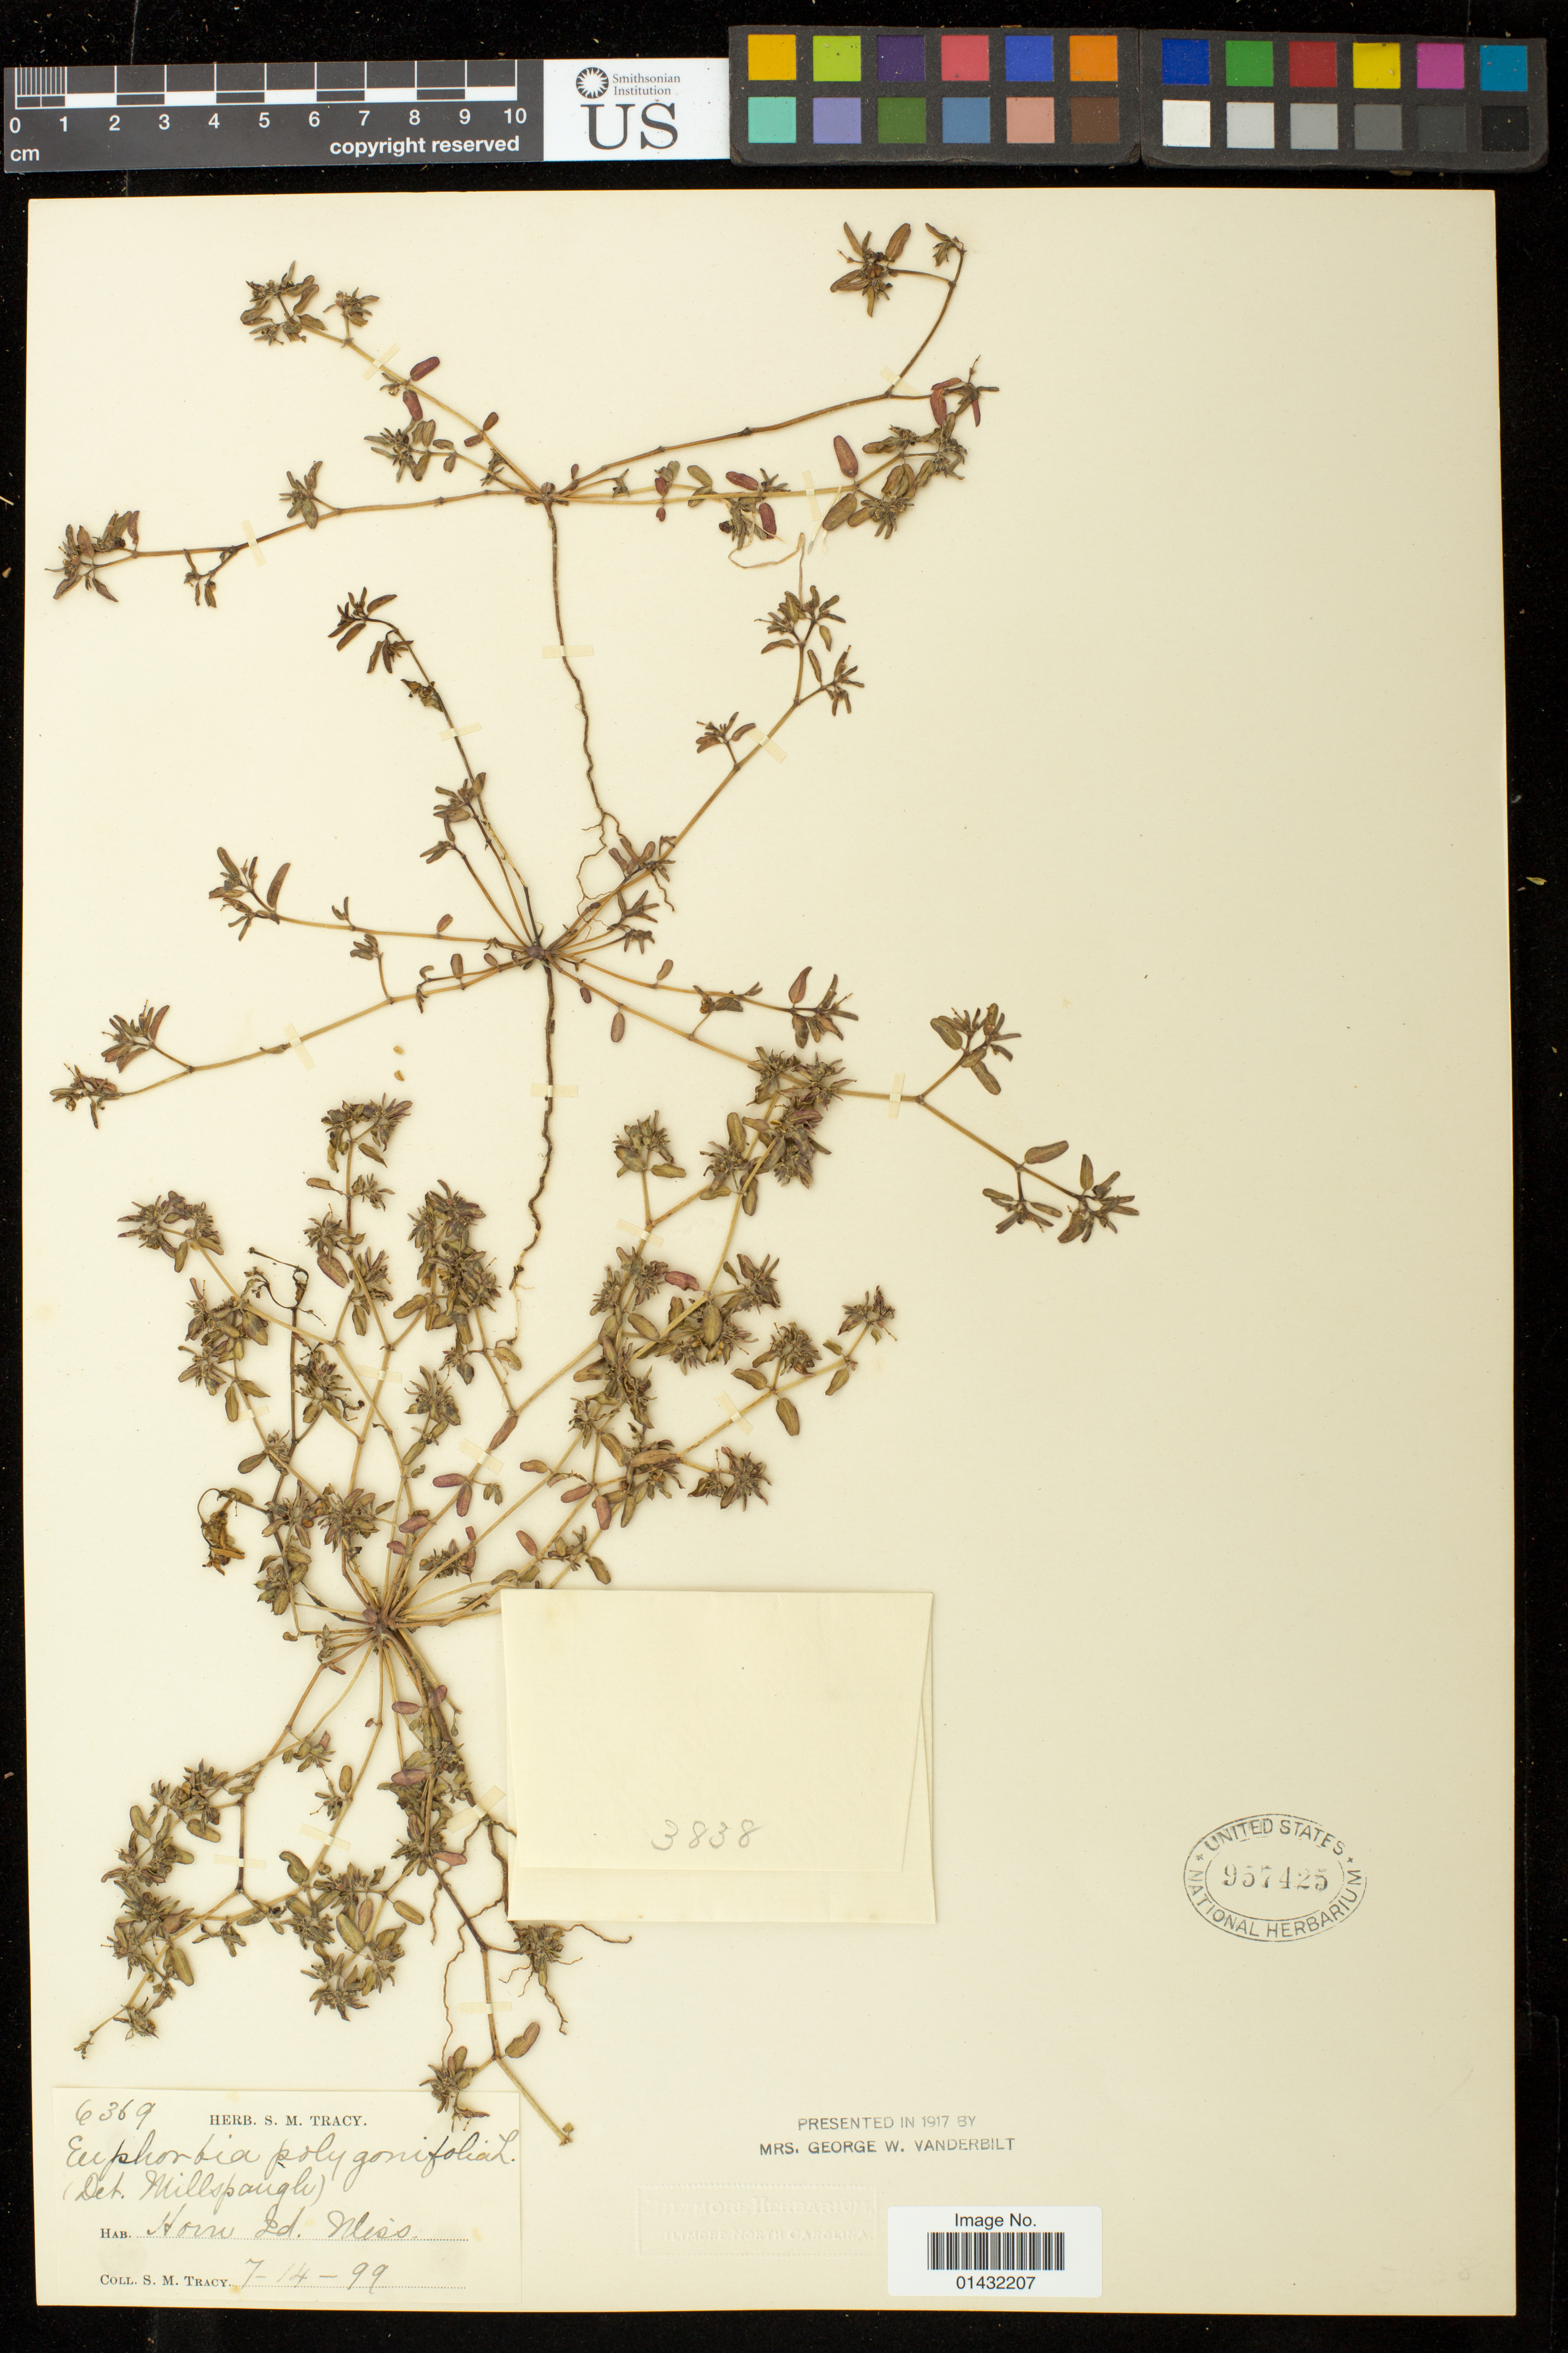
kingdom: Plantae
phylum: Tracheophyta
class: Magnoliopsida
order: Malpighiales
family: Euphorbiaceae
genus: Euphorbia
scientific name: Euphorbia bombensis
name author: Jacq.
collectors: S. M. Tracy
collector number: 6369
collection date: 1899-07-14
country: United States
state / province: Mississippi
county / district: Jackson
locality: Horn Id.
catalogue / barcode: US 957425